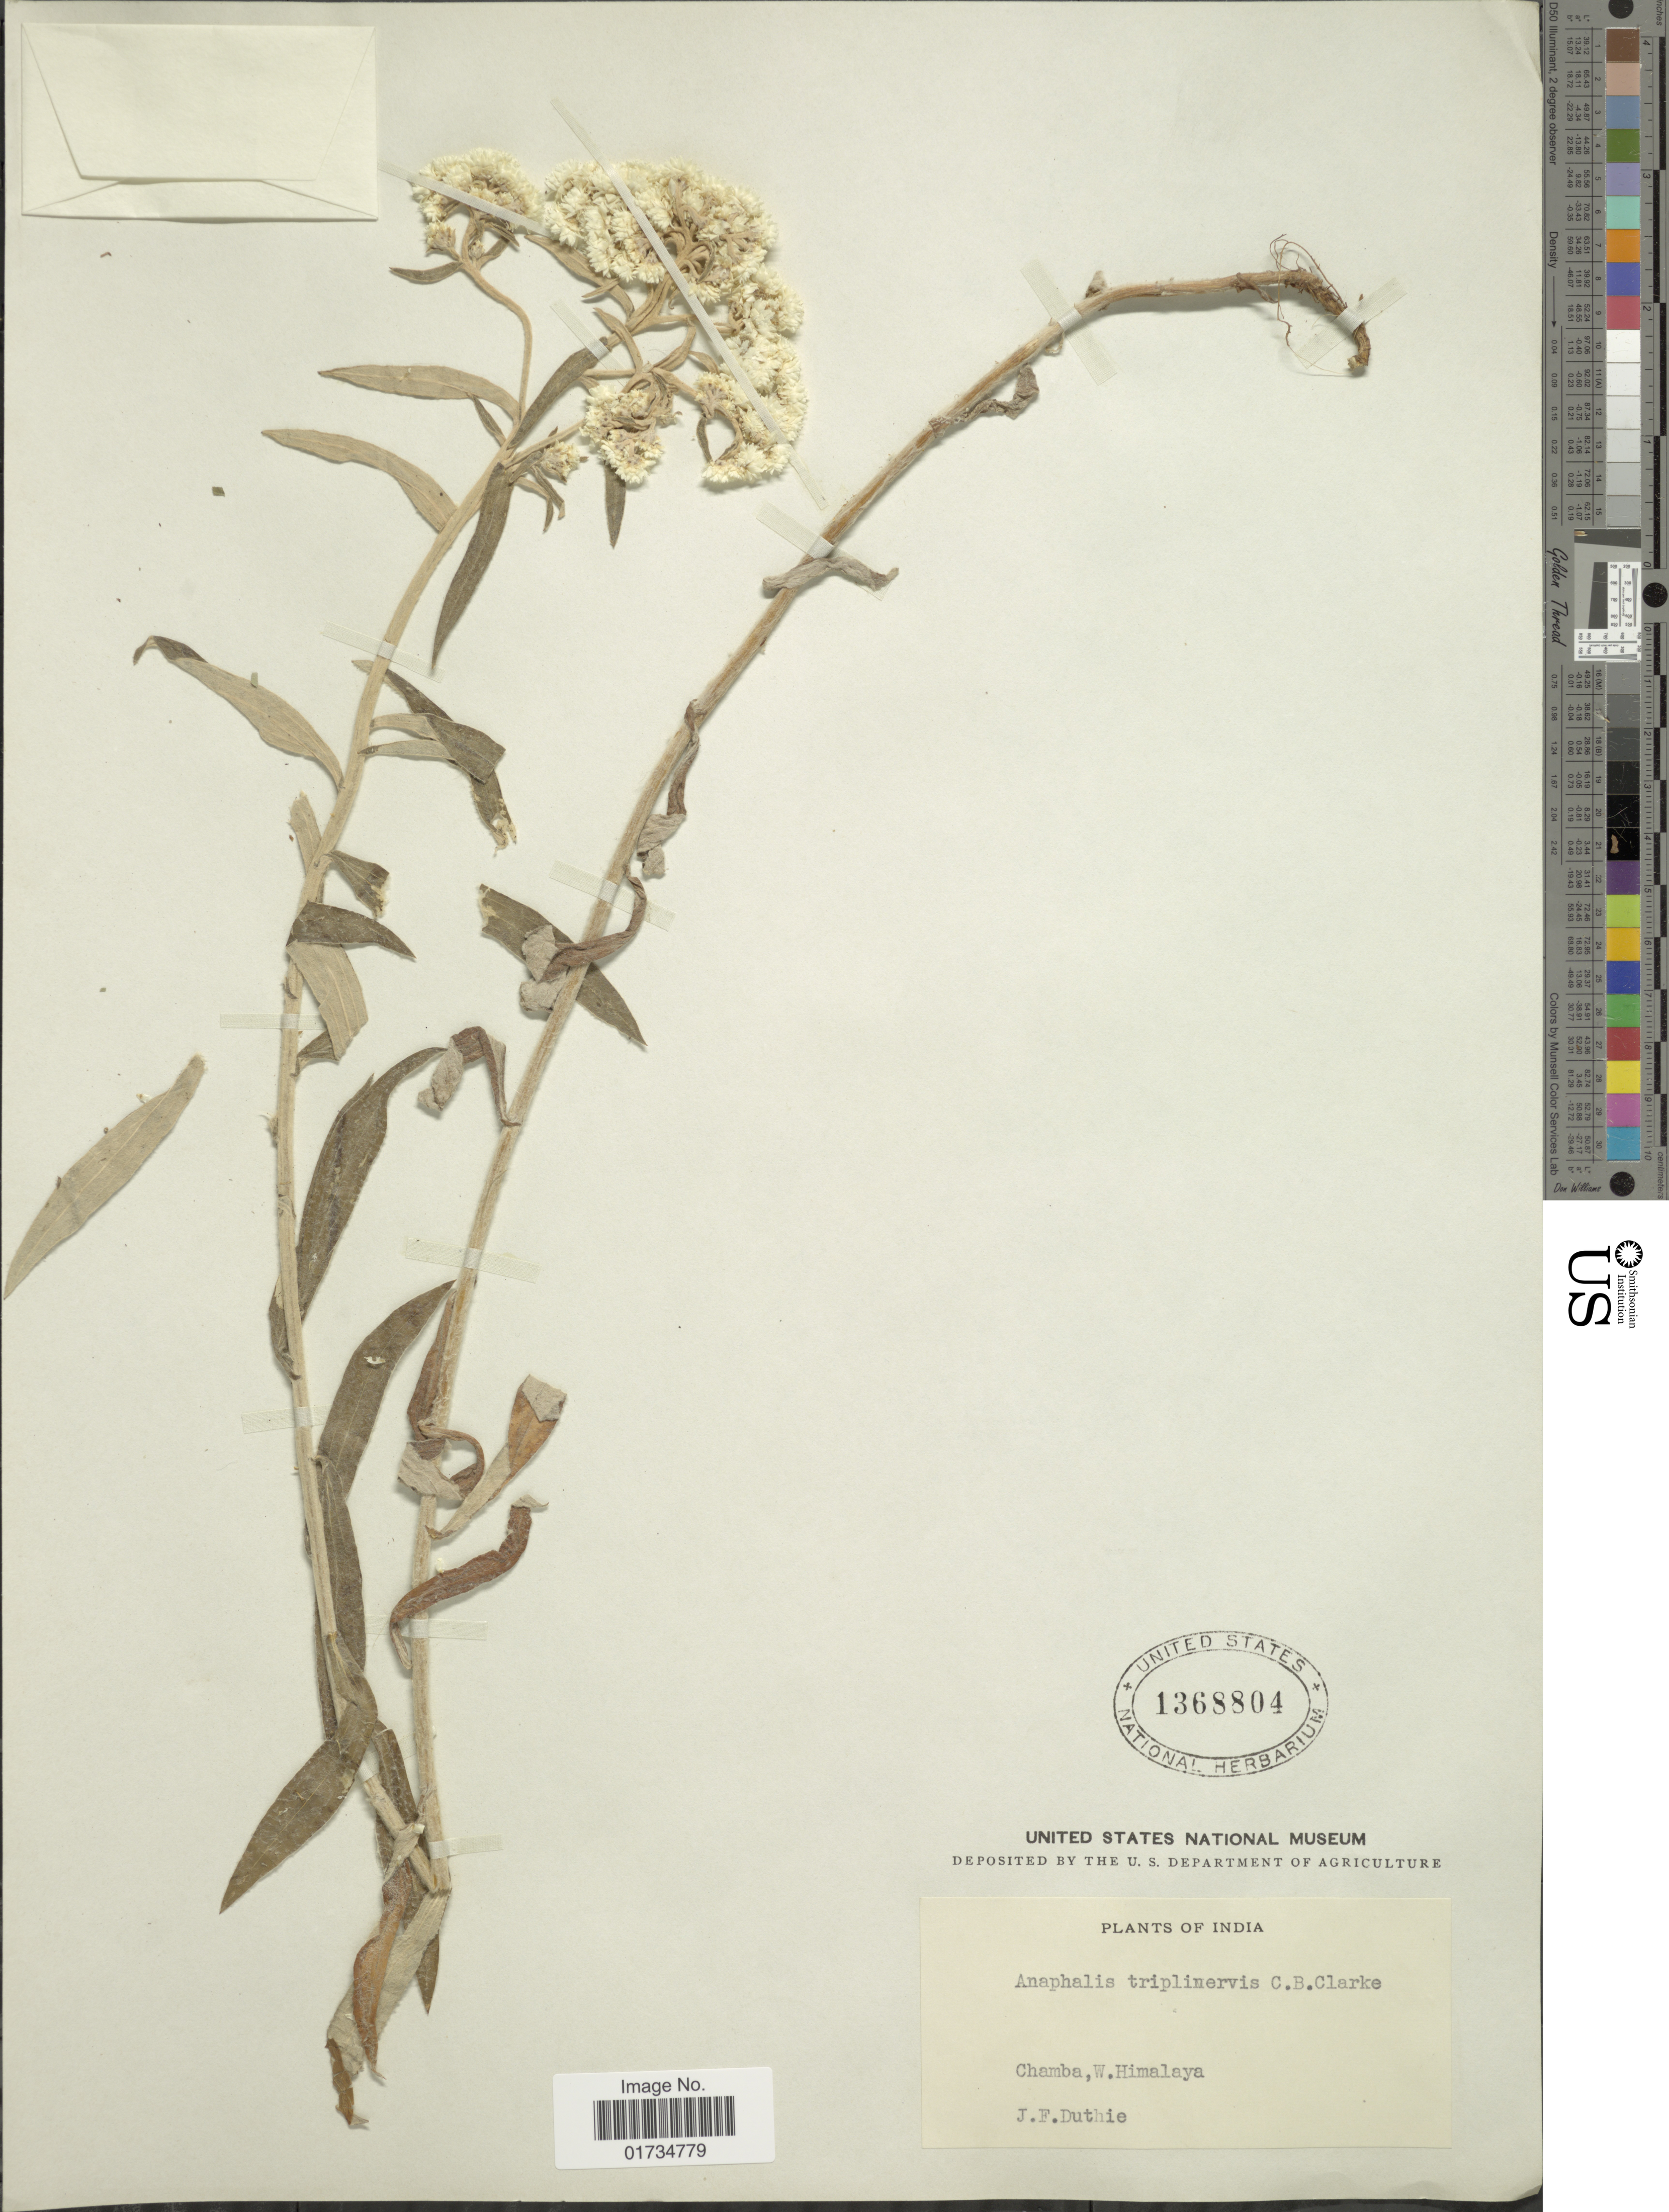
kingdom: Plantae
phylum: Tracheophyta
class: Magnoliopsida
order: Asterales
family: Asteraceae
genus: Anaphalis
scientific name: Anaphalis triplinervis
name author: (Sims) C.B. Clarke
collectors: J. F. Duthie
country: India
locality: India. Chamba, W. Himalaya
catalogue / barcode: US 1368804